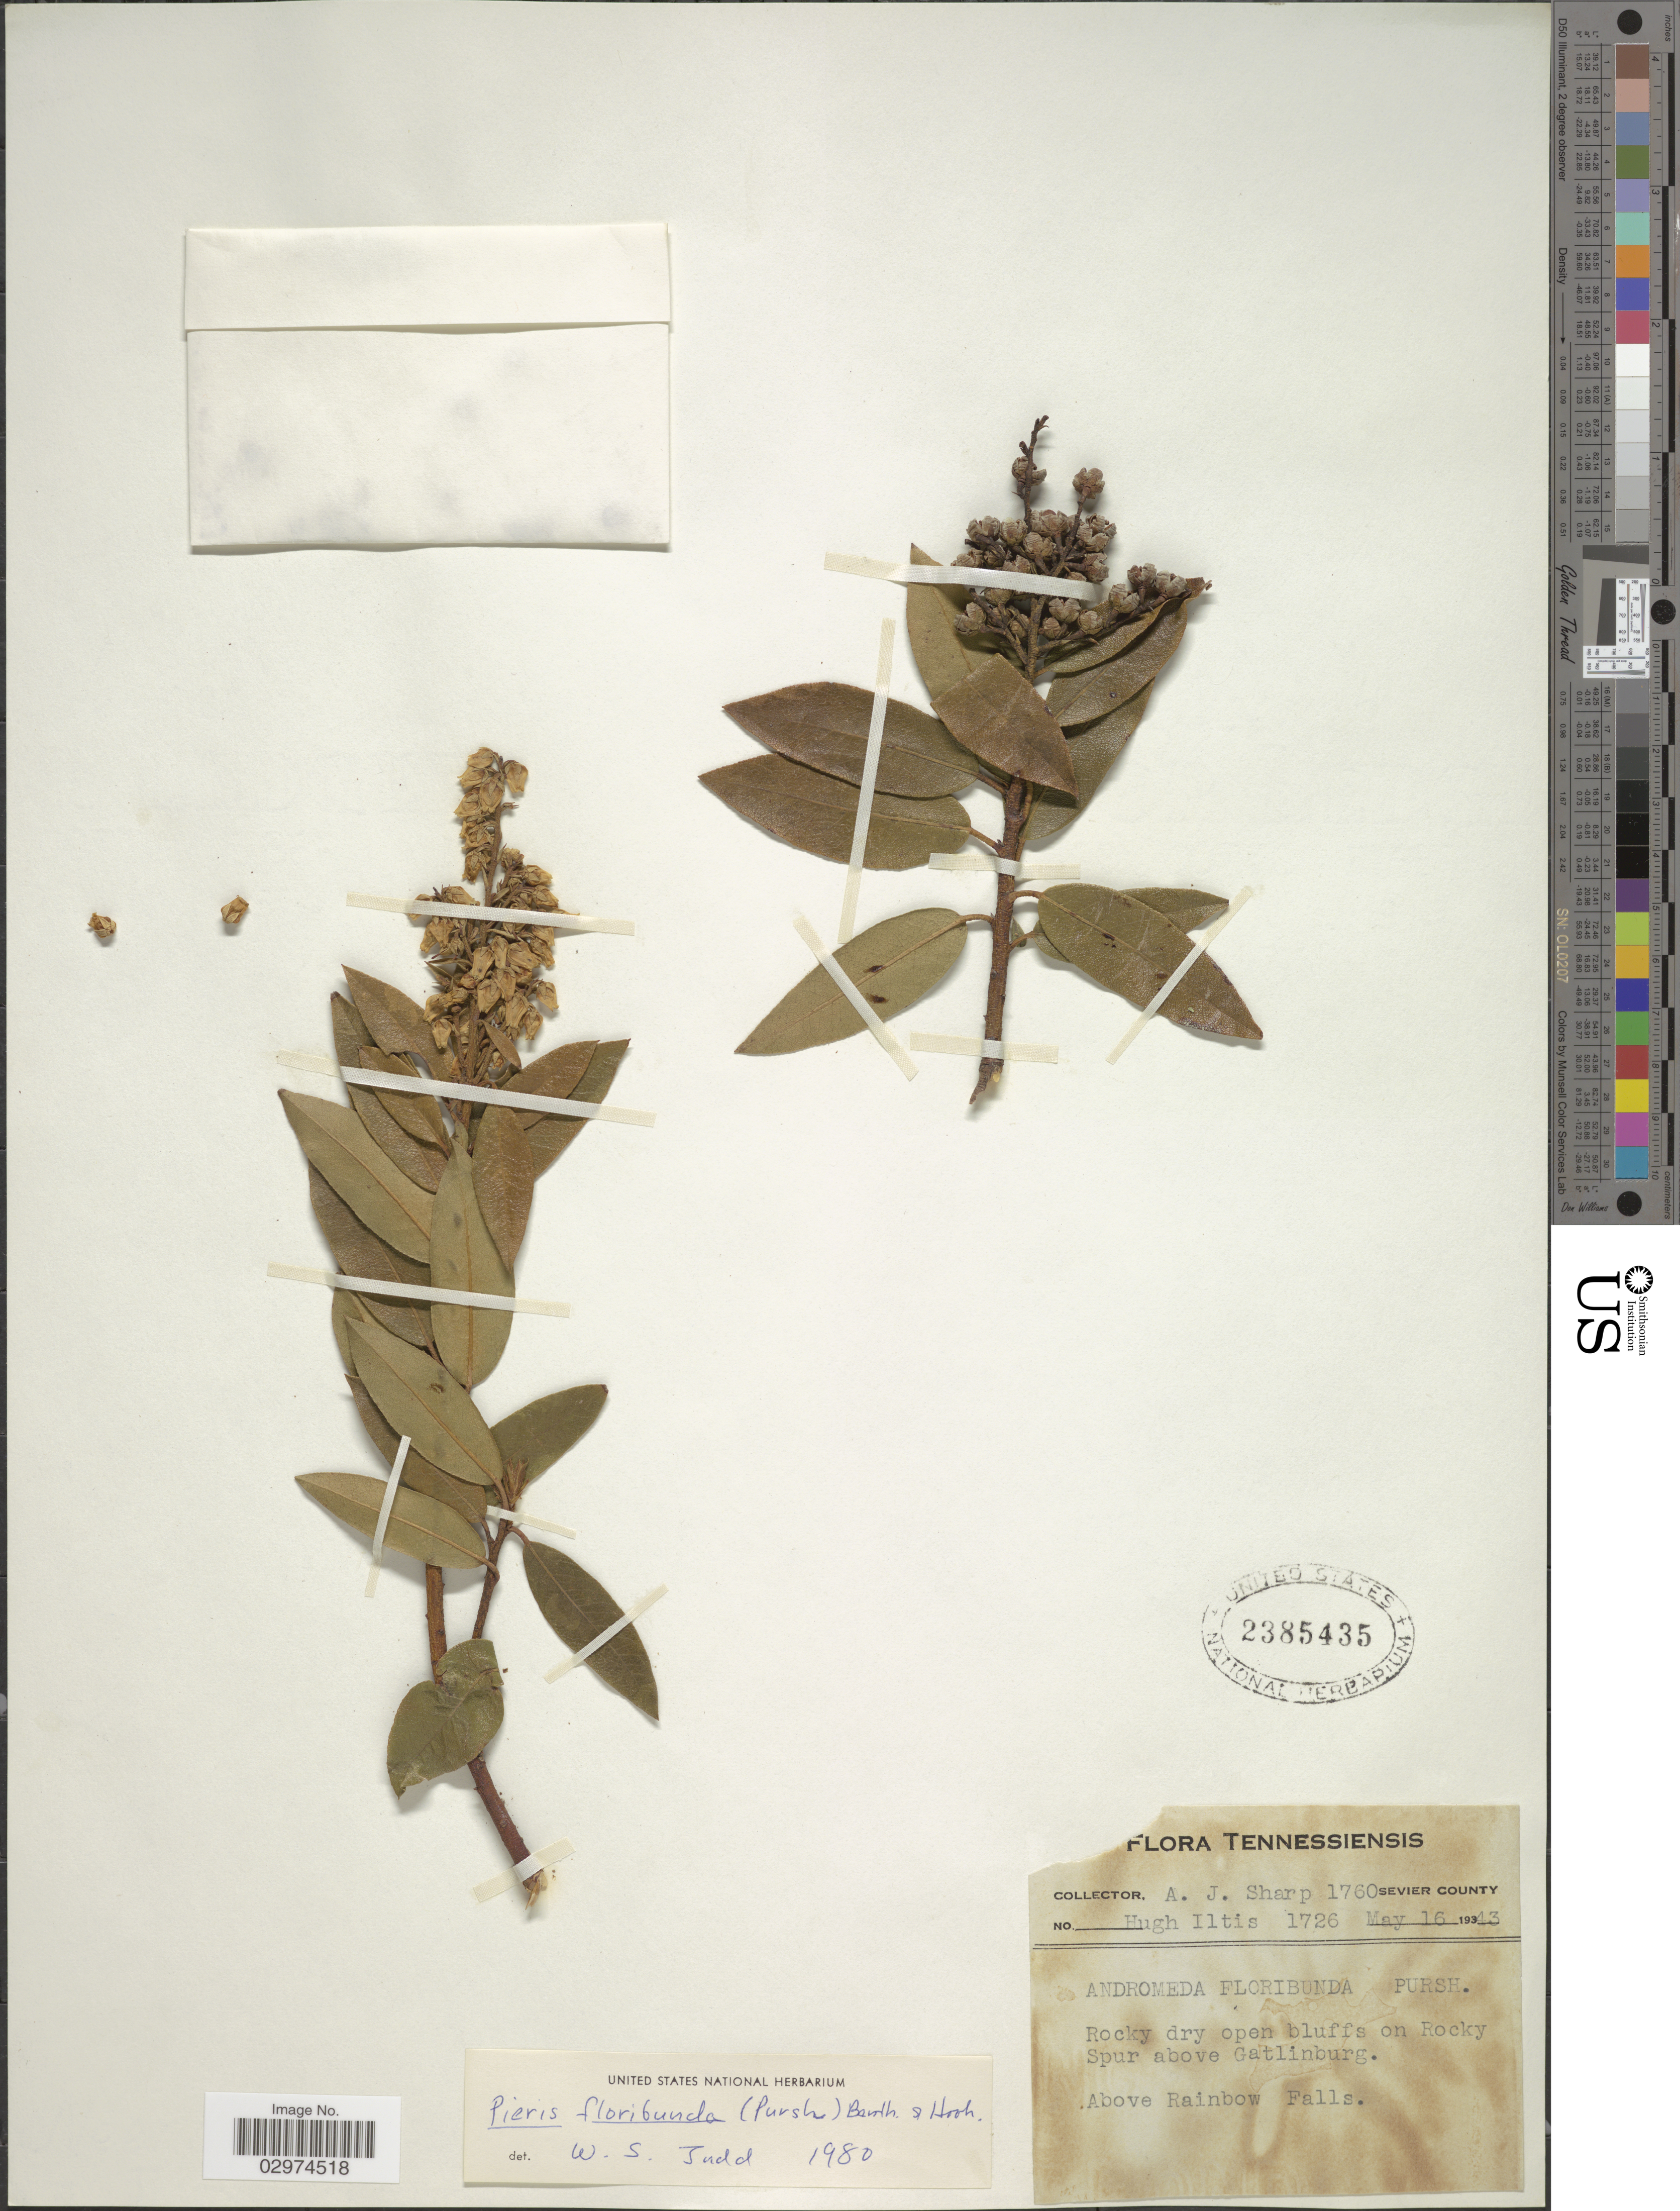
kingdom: Plantae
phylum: Tracheophyta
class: Magnoliopsida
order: Ericales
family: Ericaceae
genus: Pieris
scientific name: Pieris floribunda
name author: (Pursh) Benth. & Hook. f.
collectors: A. J. Sharp & H. H. Iltis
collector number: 1760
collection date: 1943-05-16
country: United States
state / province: Tennessee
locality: Sevier County, Rocky dry open bluffs on Rocky Spur above Gatlinburg. Above Rainbow Falls.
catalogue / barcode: US 2385435